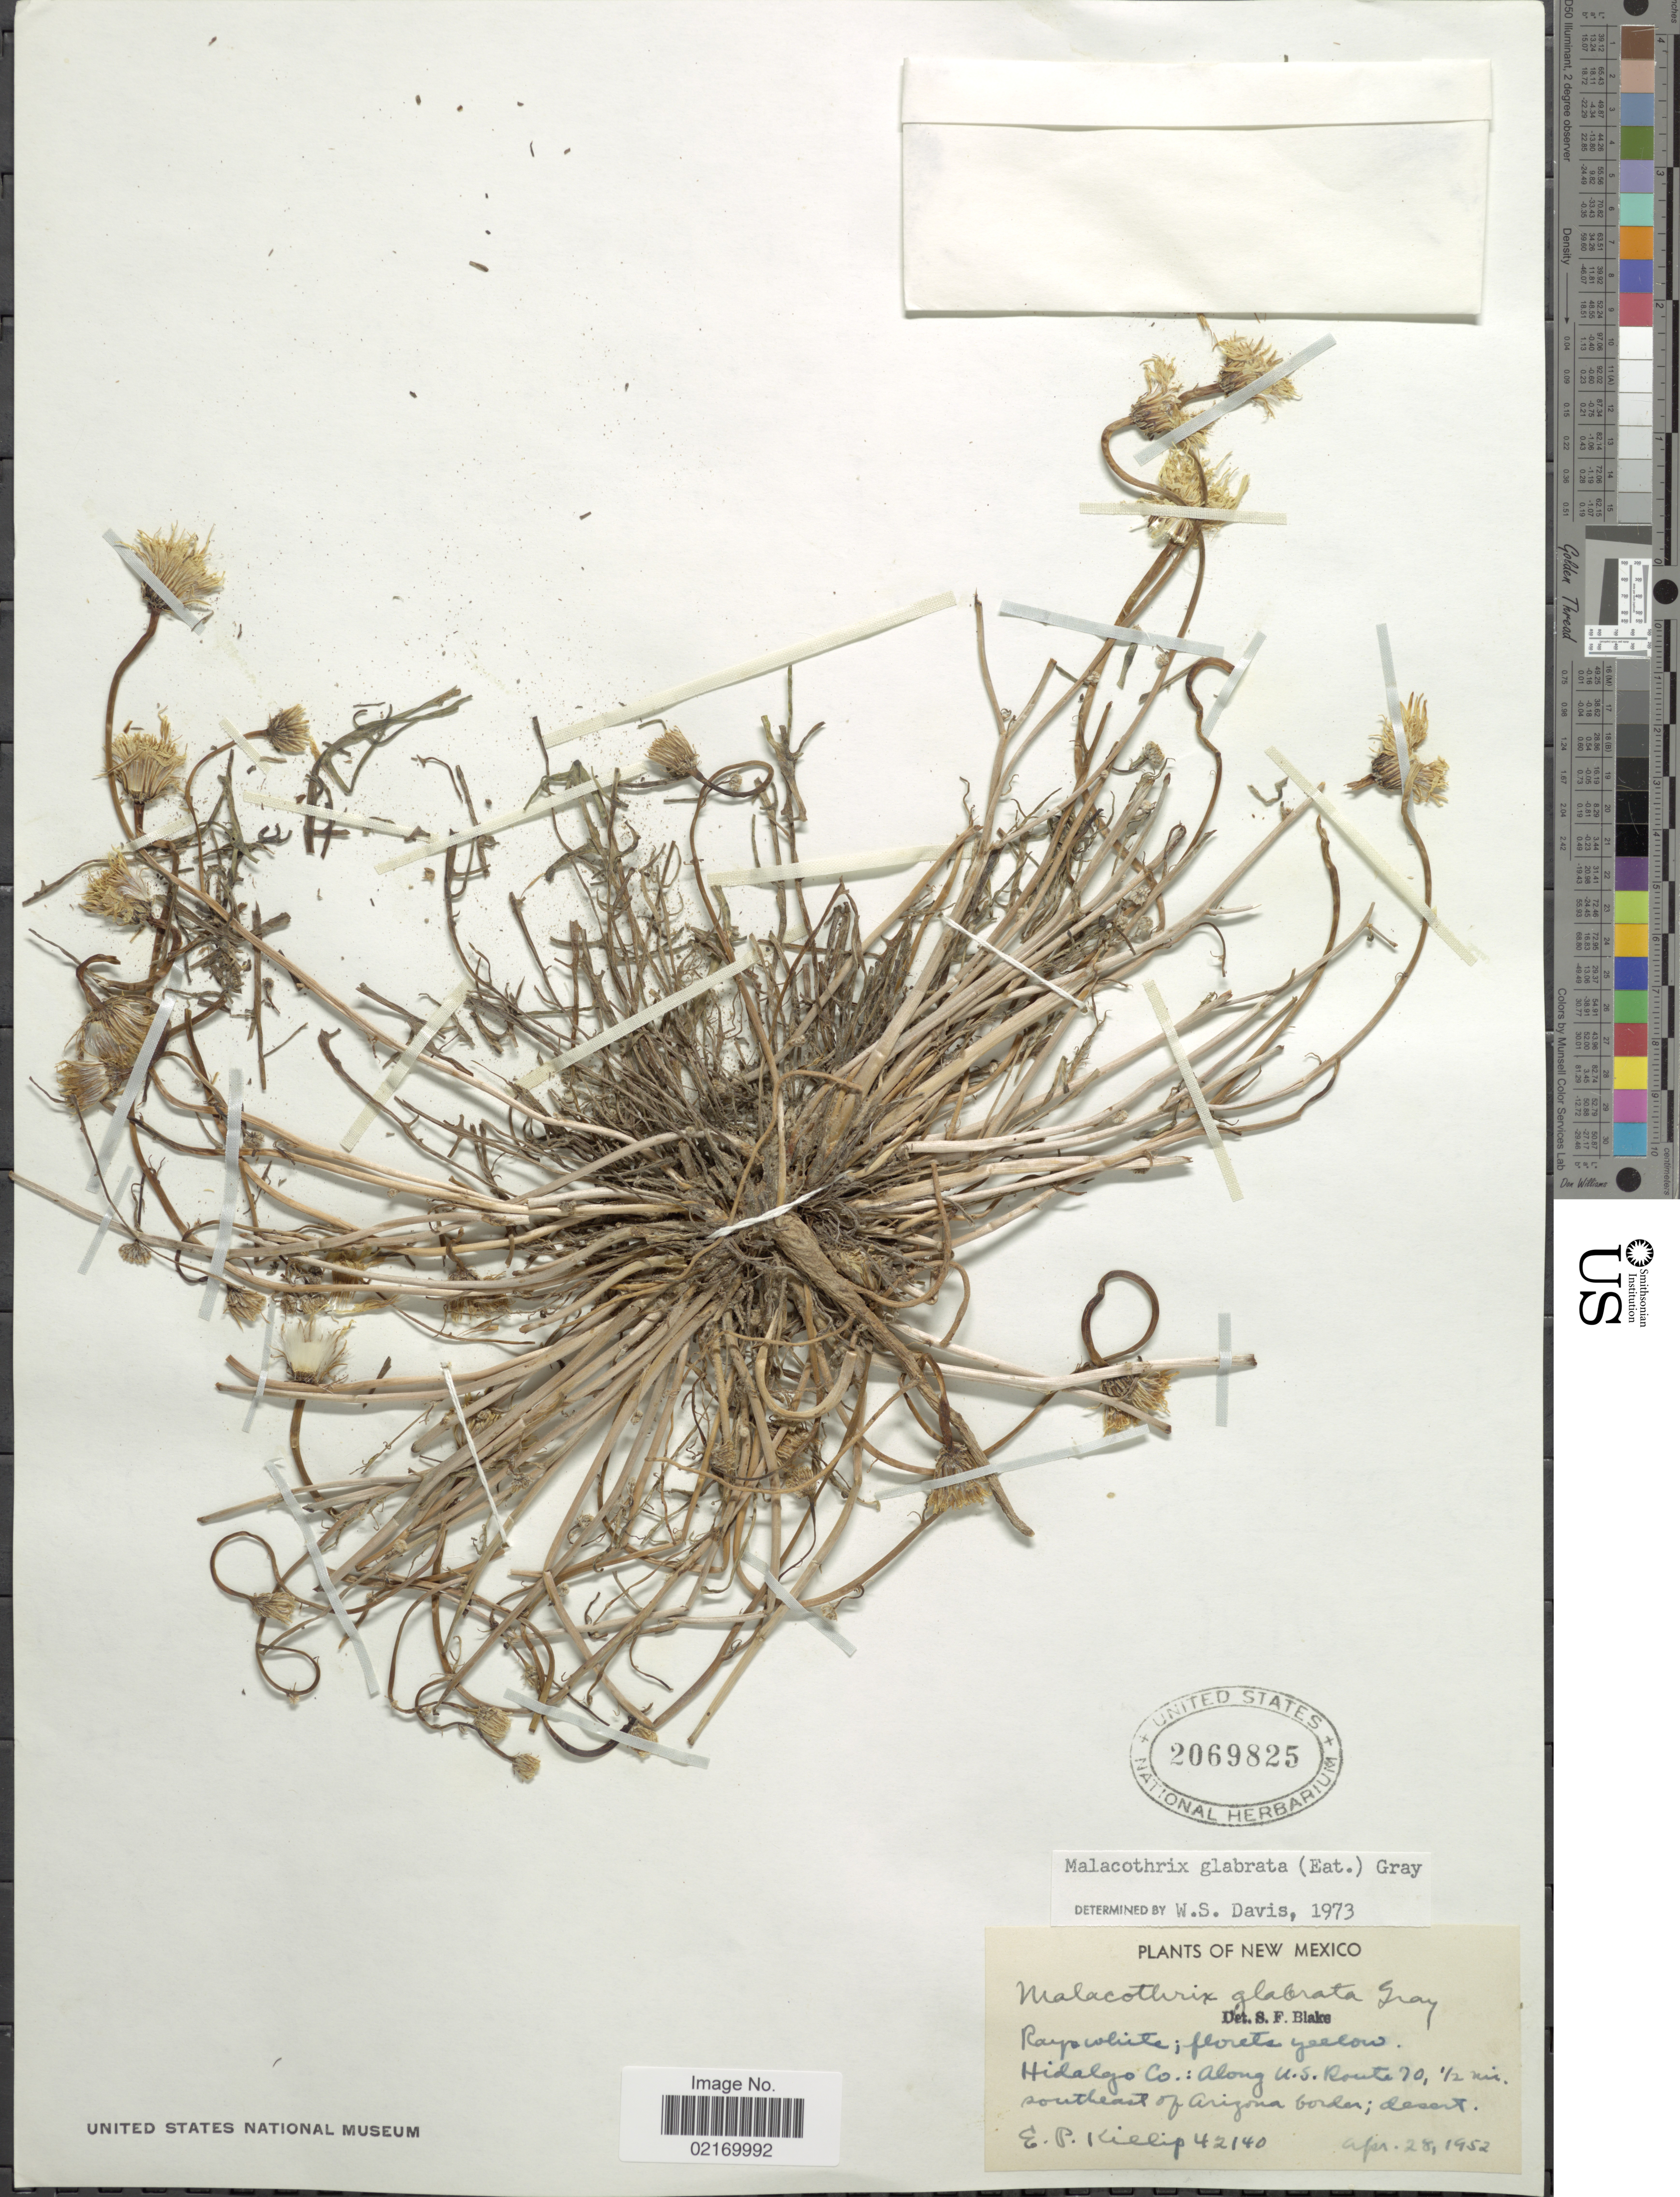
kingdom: Plantae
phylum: Tracheophyta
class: Magnoliopsida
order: Asterales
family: Asteraceae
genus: Malacothrix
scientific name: Malacothrix glabrata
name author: (A. Gray ex D.C. Eaton) A. Gray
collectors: E. P. Killip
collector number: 42140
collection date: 1952-04-28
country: United States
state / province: New Mexico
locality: Hidalgo Co.: along U.S. Route 70, ½ mi. southeast of Arizona border; desert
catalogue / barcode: US 2069825